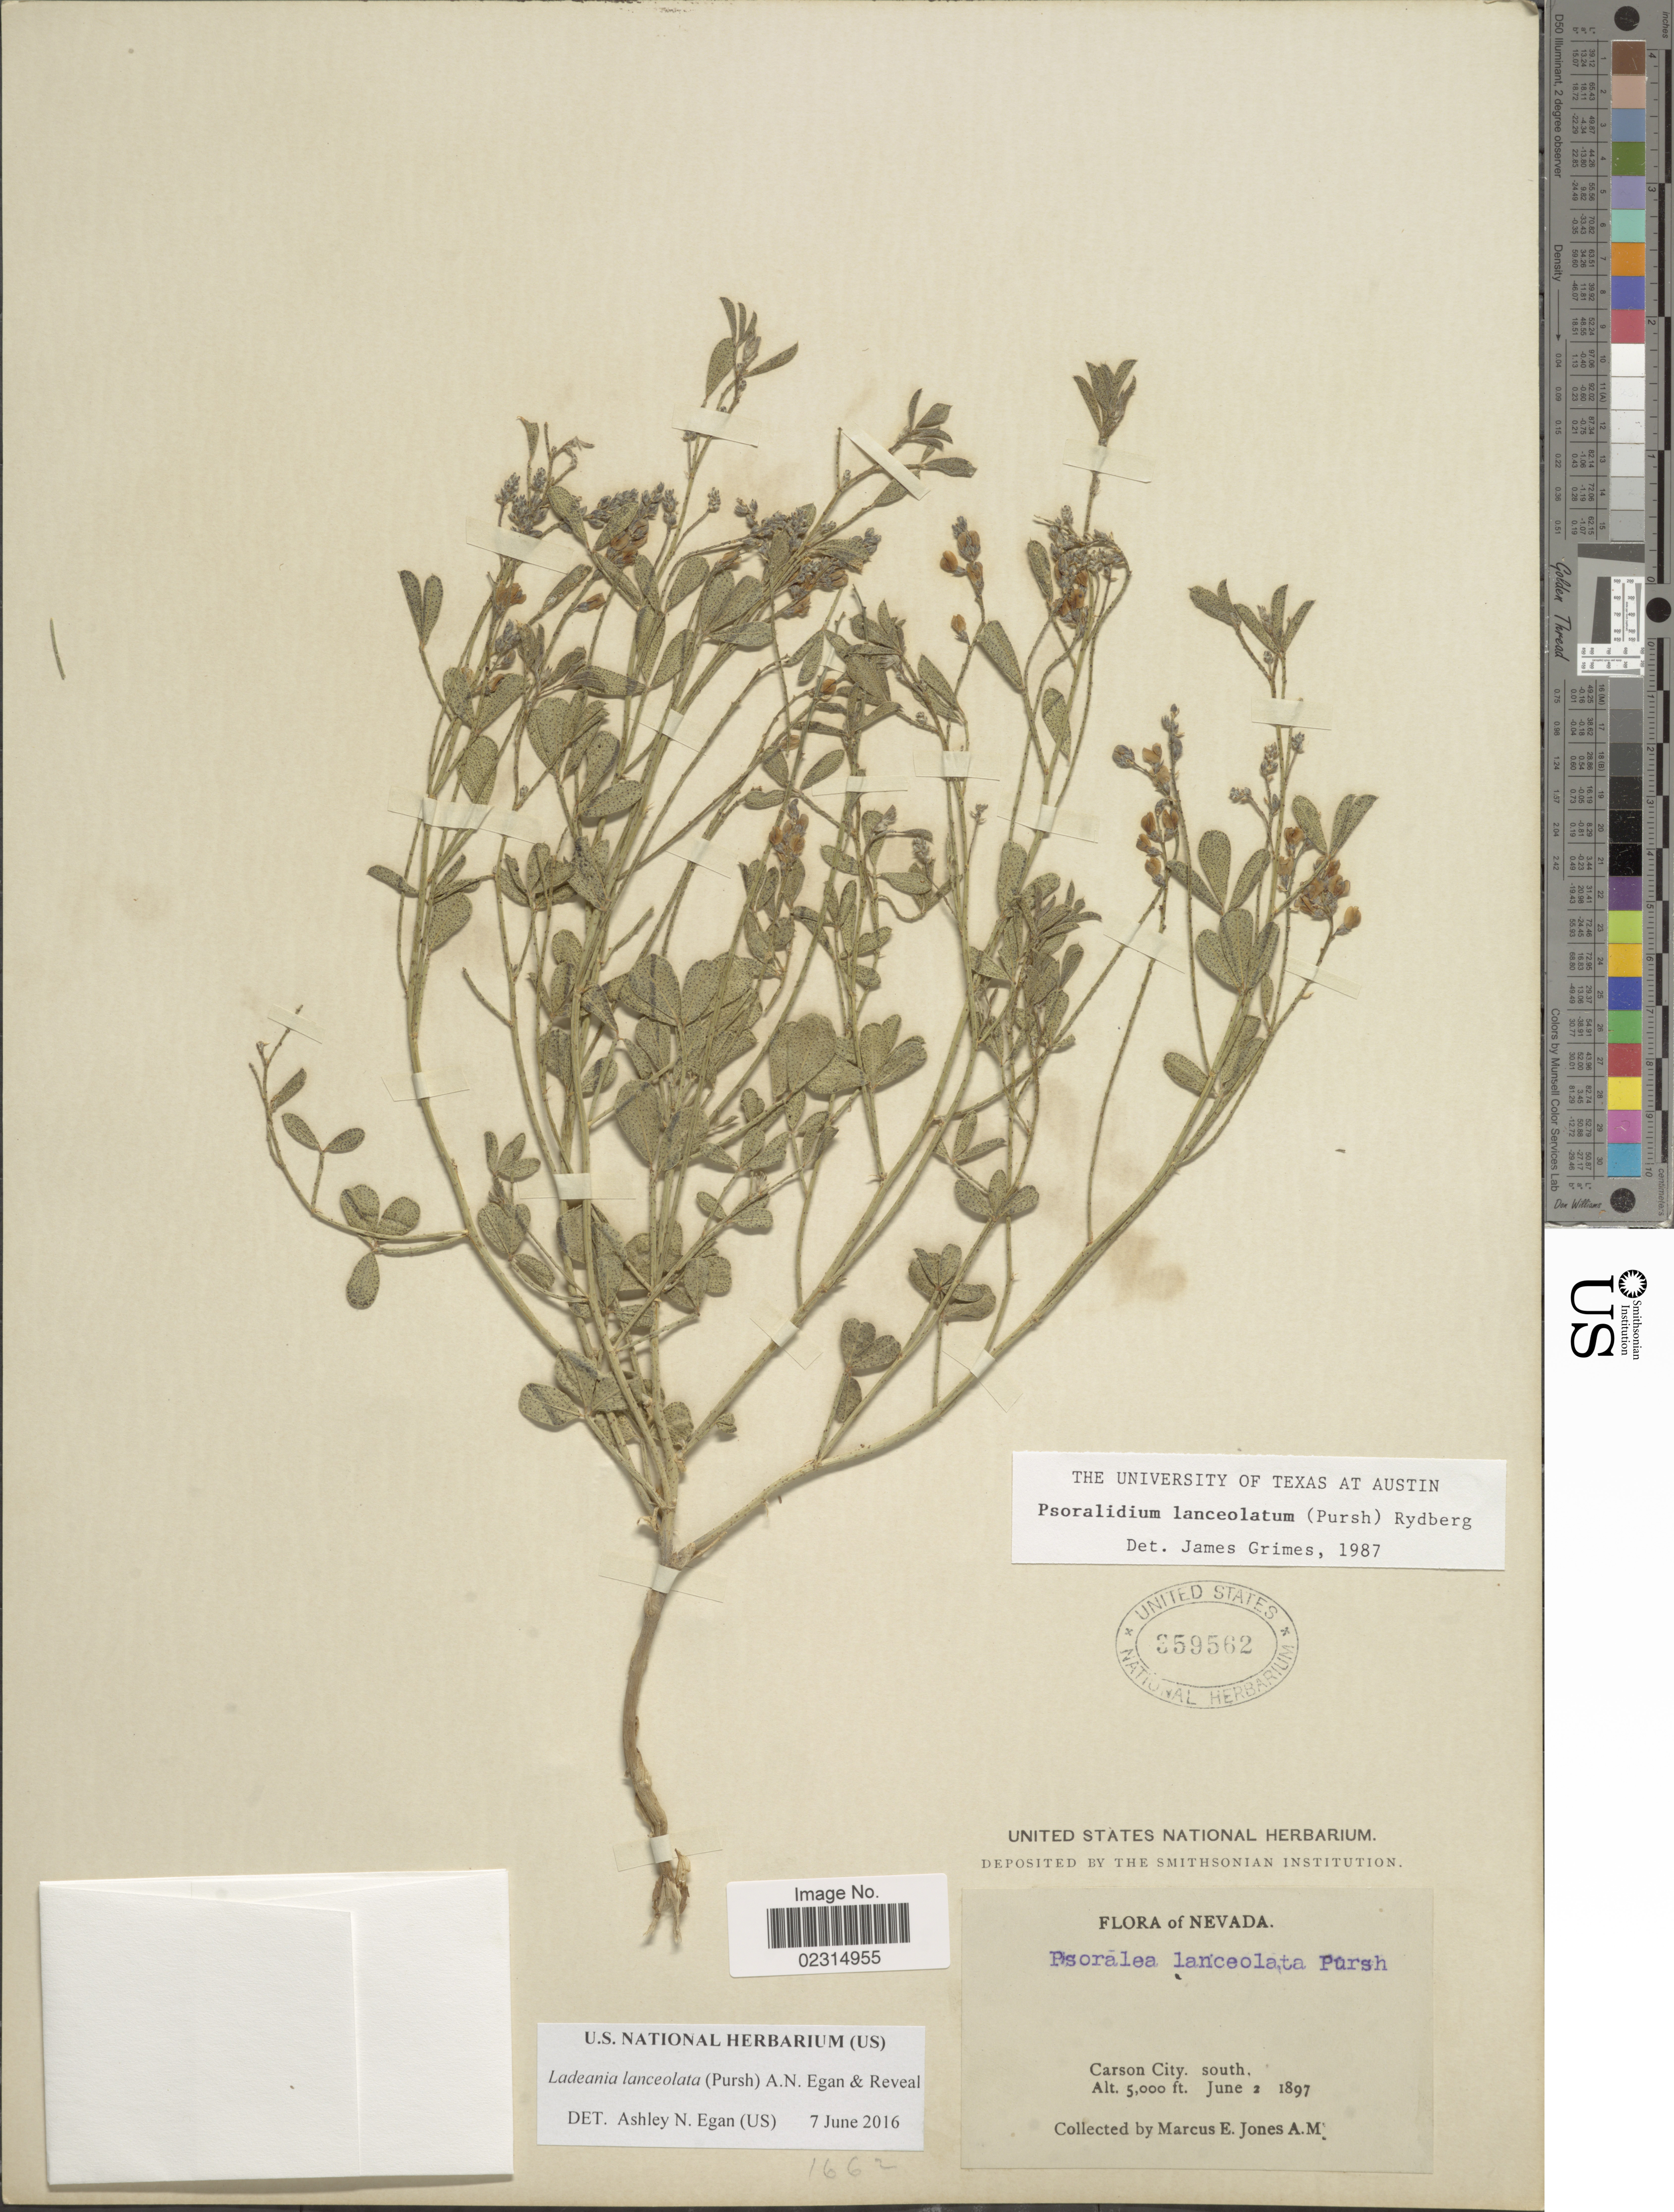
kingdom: Plantae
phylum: Tracheophyta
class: Magnoliopsida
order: Fabales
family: Fabaceae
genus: Ladeania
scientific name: Ladeania lanceolata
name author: (Pursh) A.N. Egan & Reveal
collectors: M. E. Jones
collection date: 1897-06-02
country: United States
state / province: Nevada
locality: Carson City. south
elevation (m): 1524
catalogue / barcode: US 359562